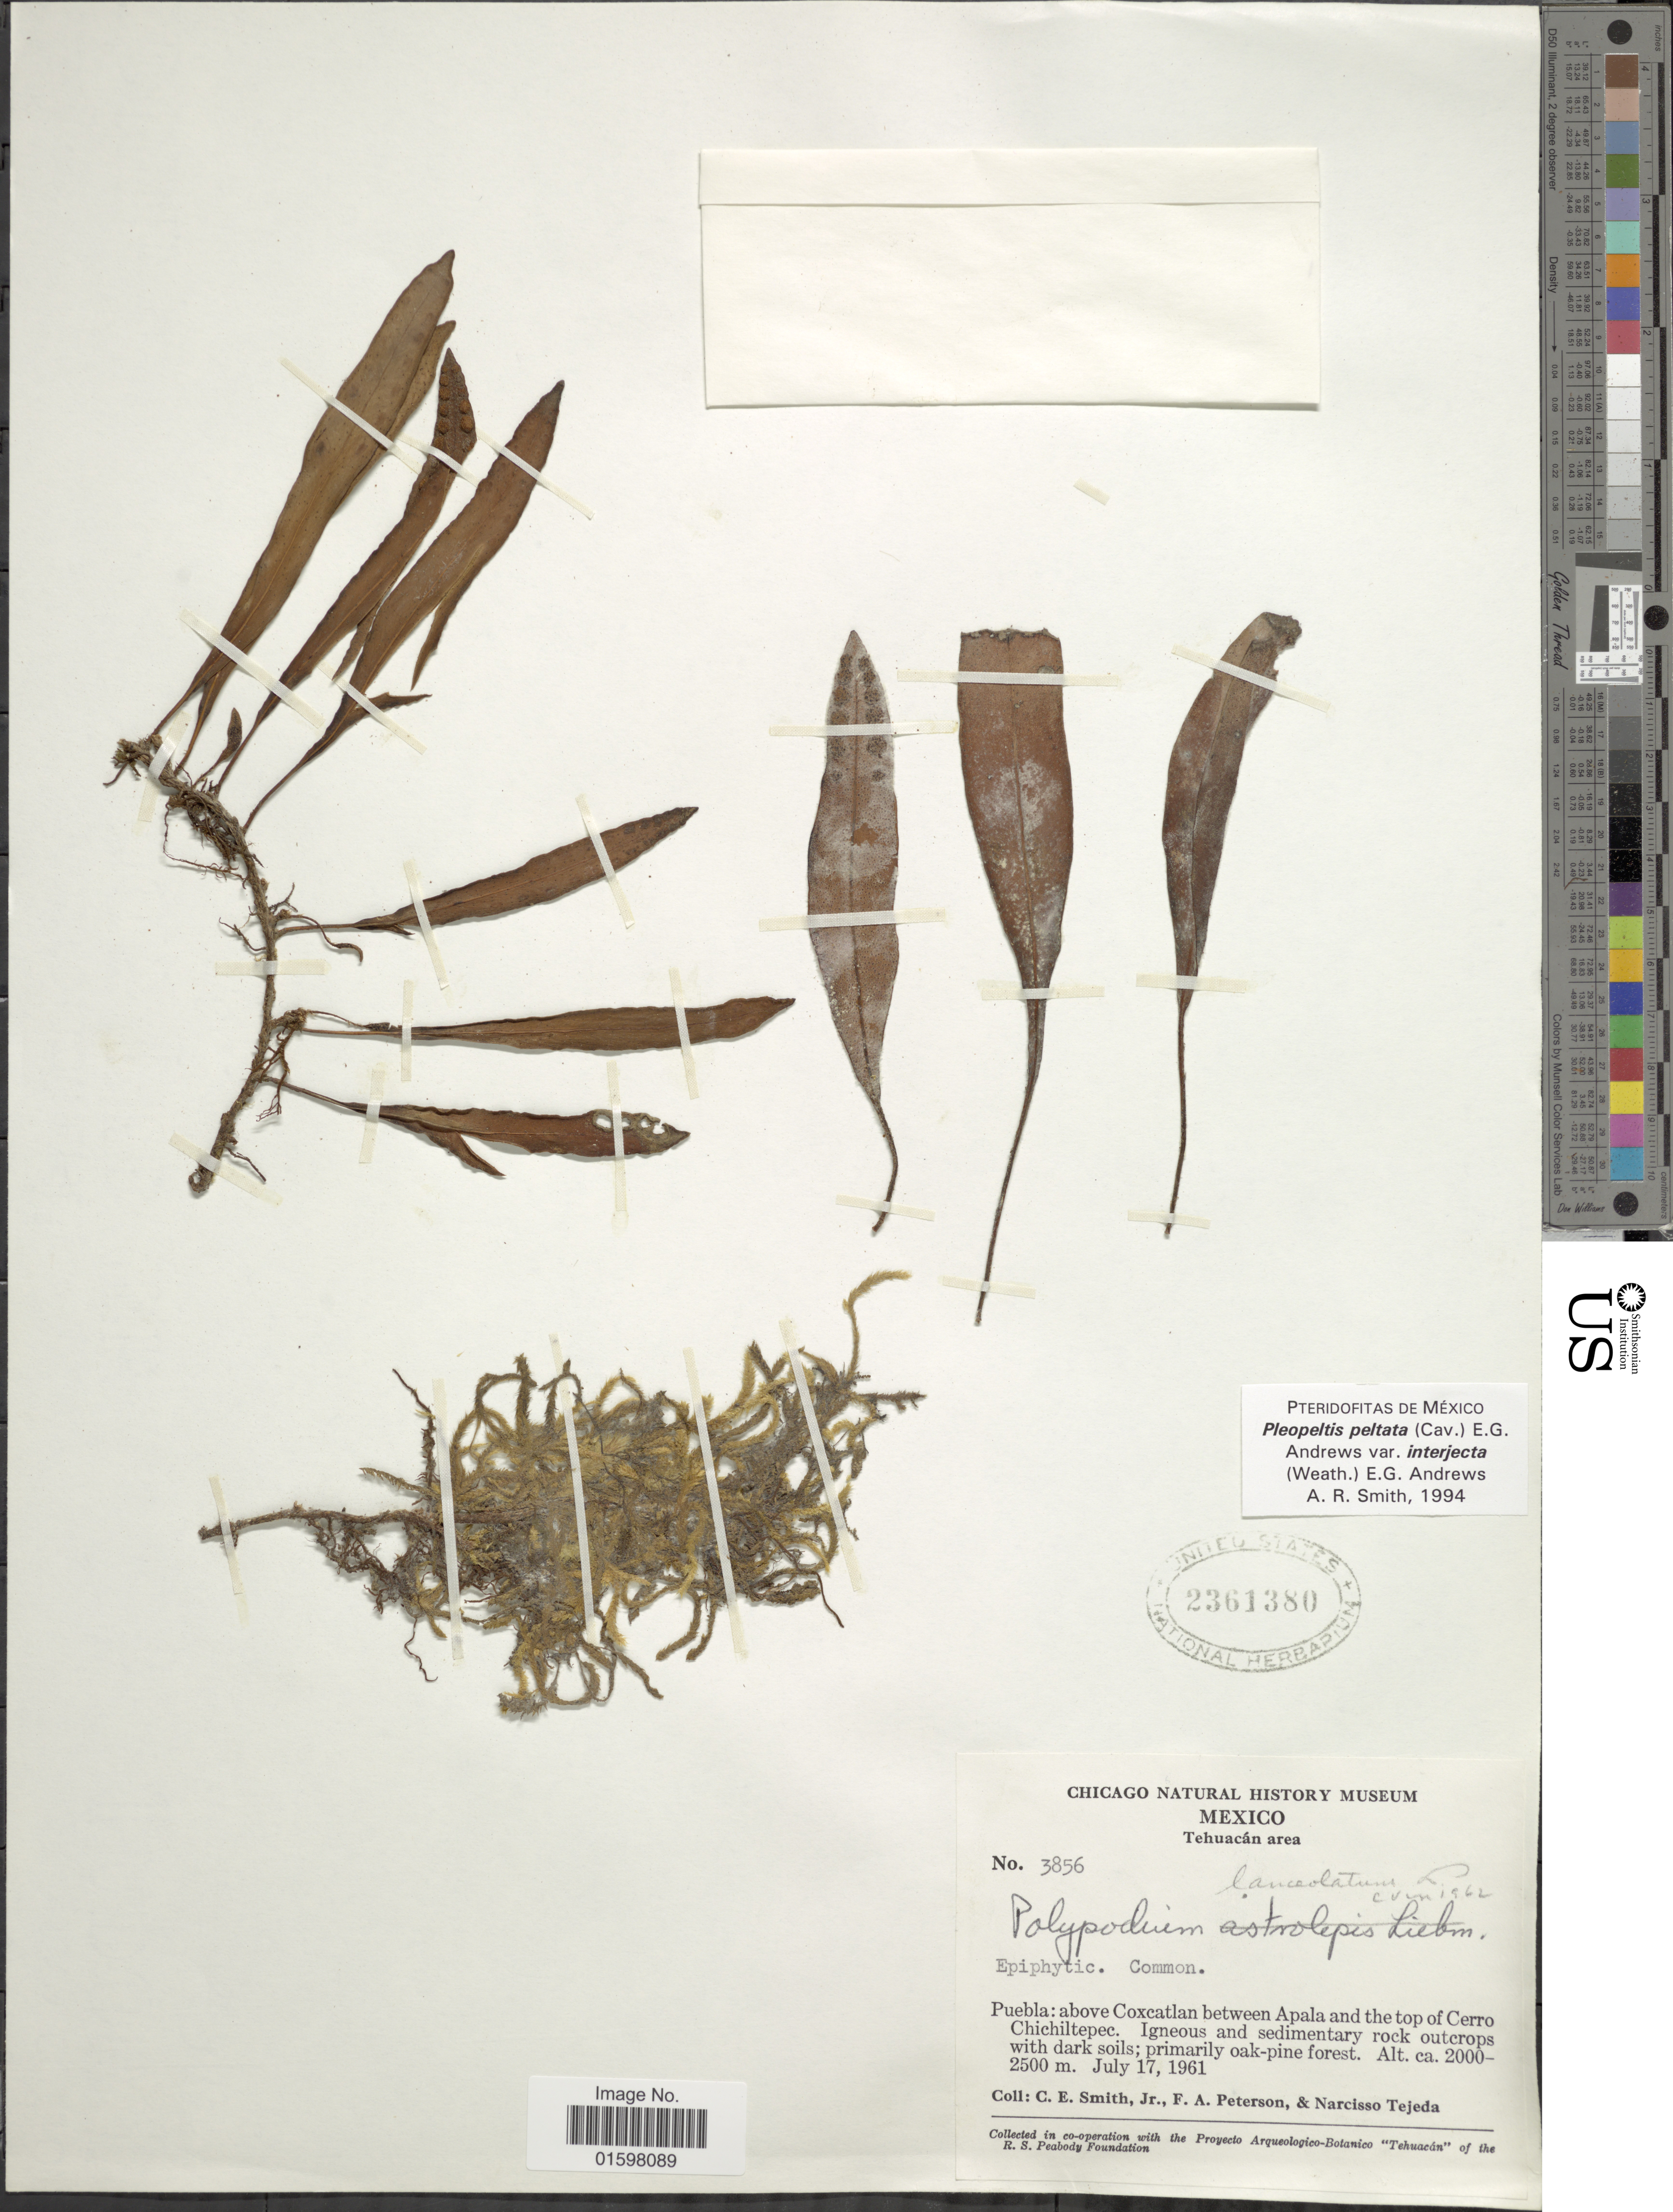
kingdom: Plantae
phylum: Tracheophyta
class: Polypodiopsida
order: Polypodiales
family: Polypodiaceae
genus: Pleopeltis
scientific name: Pleopeltis peltata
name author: Scort.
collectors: C. E. Smith Jr., F. A. Peterson & N. Tejeda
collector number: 3856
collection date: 1961-07-17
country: Mexico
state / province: Puebla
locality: Puebla: above Coxcatlan between Apala and the top of Cerro Chichiltepec.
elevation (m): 2000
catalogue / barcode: US 2361380